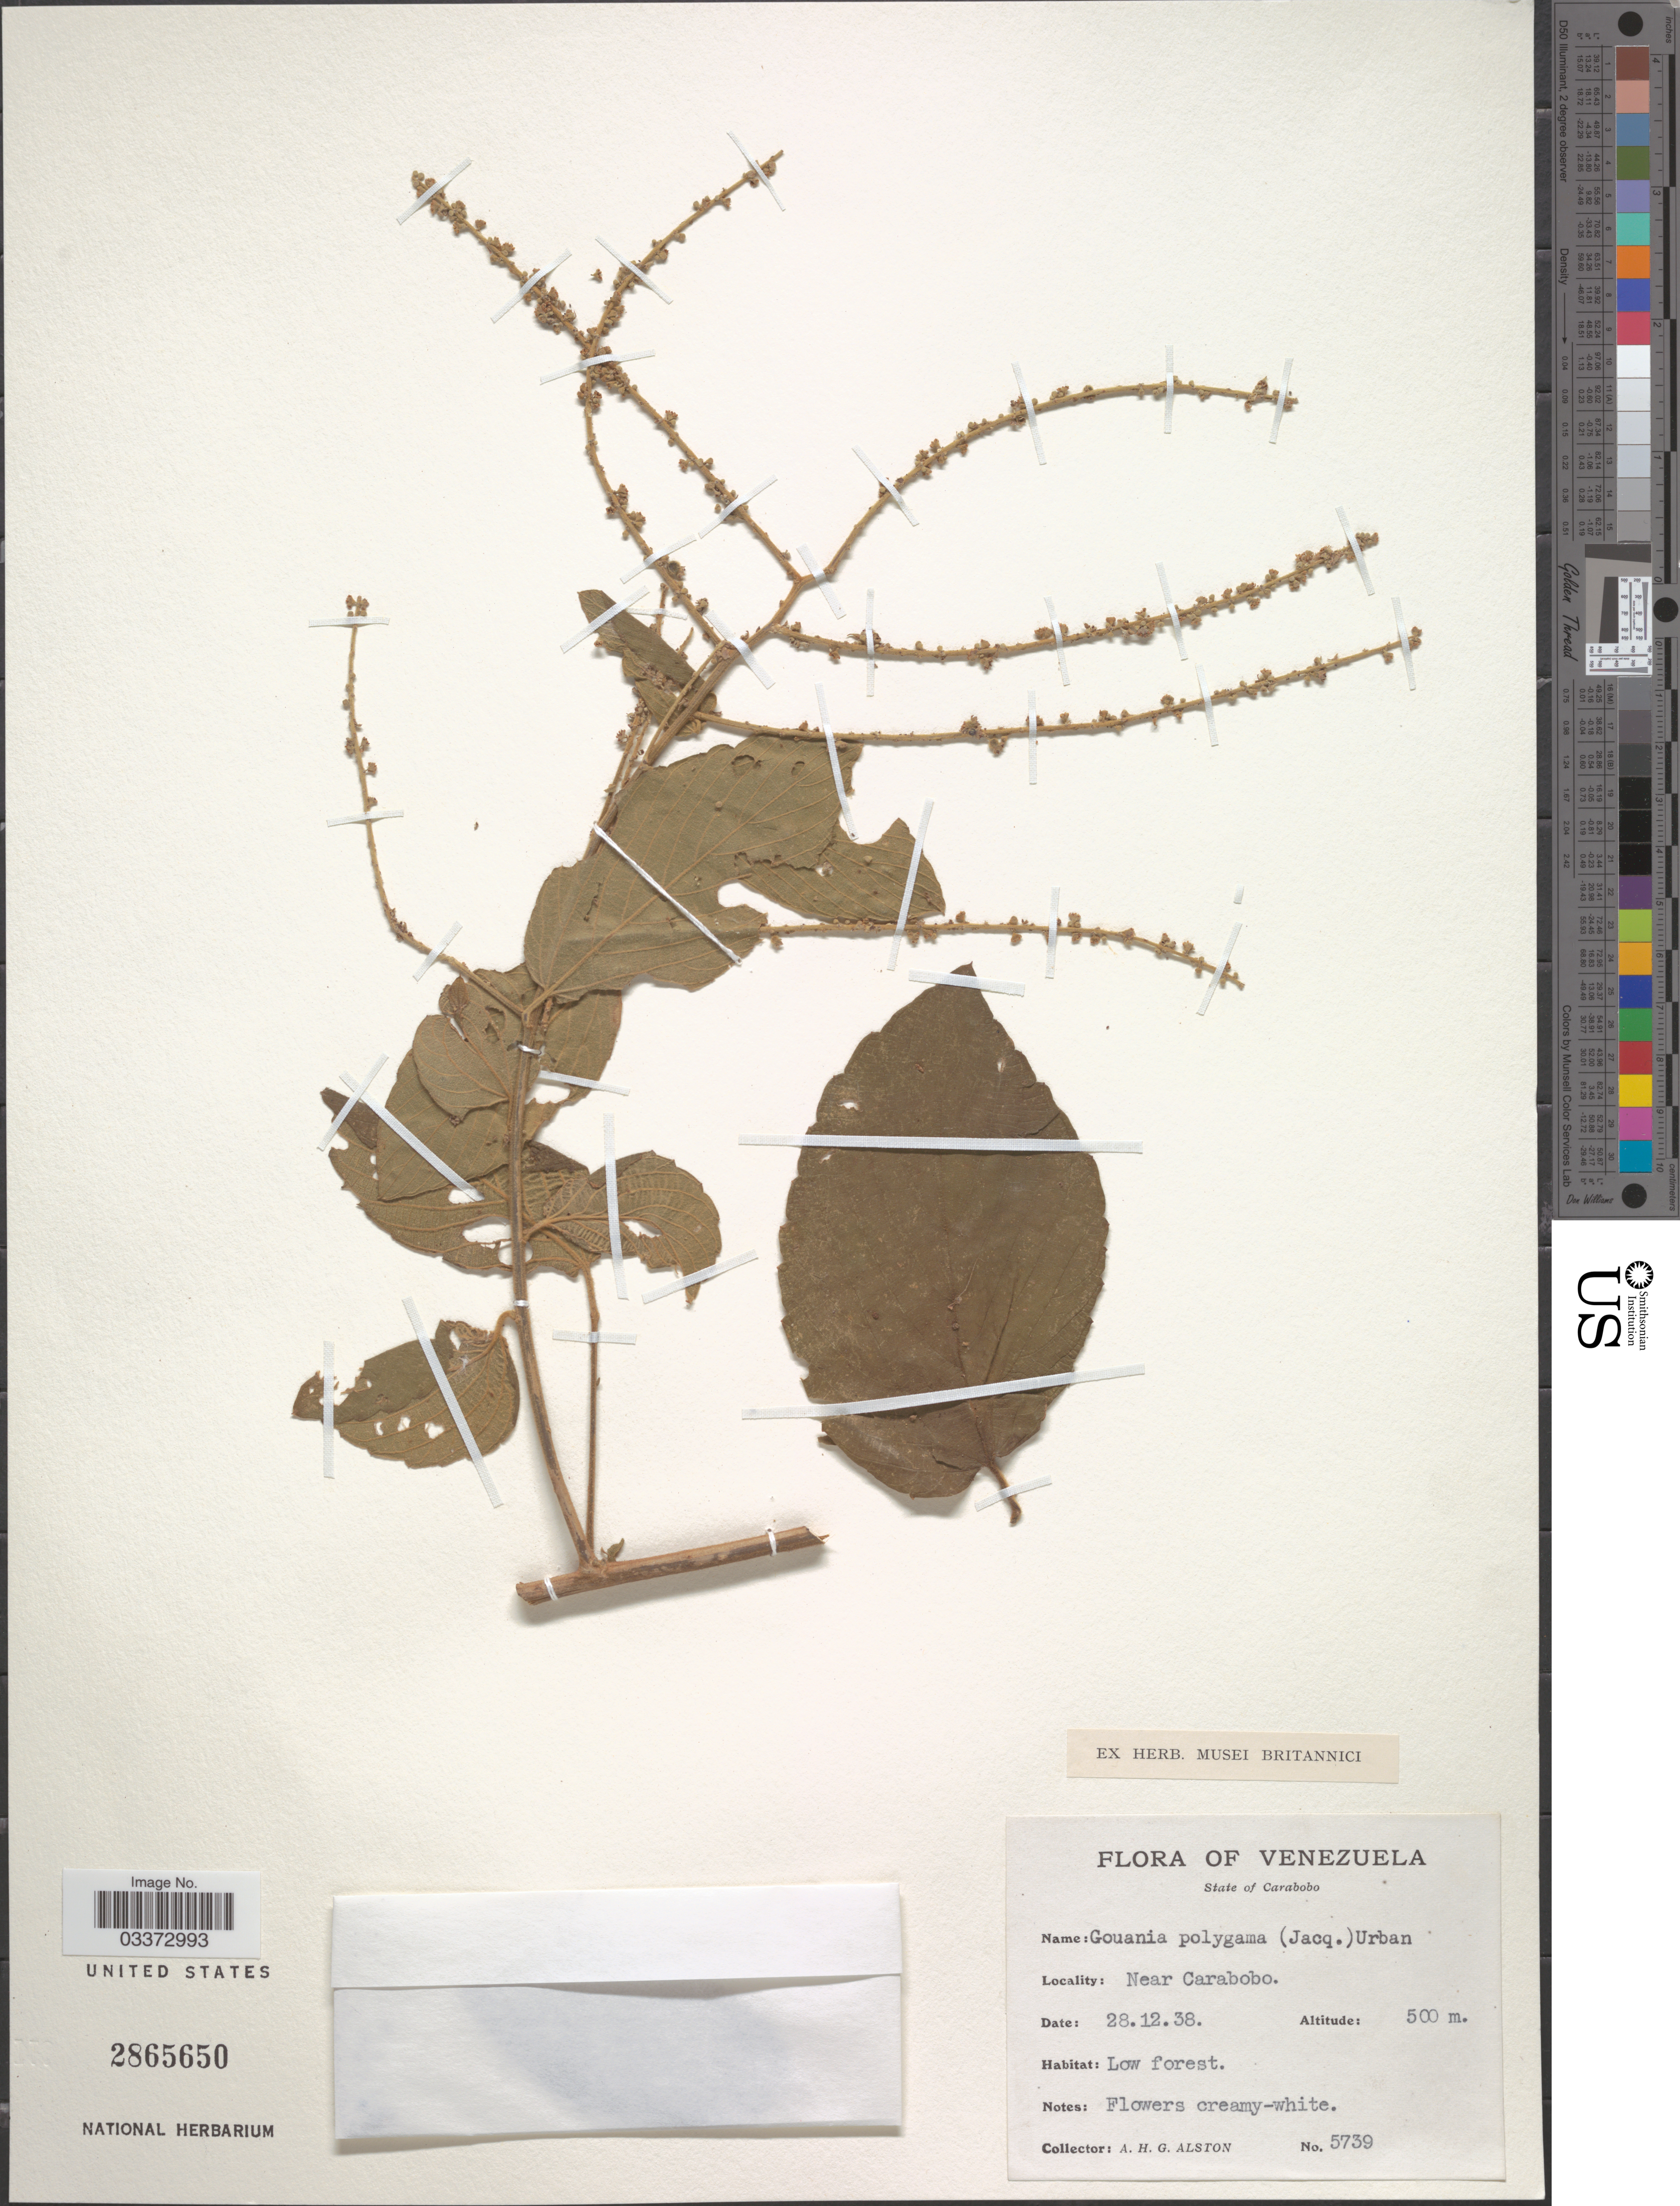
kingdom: Plantae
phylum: Tracheophyta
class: Magnoliopsida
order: Rosales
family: Rhamnaceae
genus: Gouania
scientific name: Gouania polygama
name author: (Jacq.) Urb.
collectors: A. H. Alston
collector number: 5739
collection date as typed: Transcribed d/m/y: 28/12/38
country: Venezuela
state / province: Carabobo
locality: Near Carabobo.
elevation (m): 500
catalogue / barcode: US 2865650